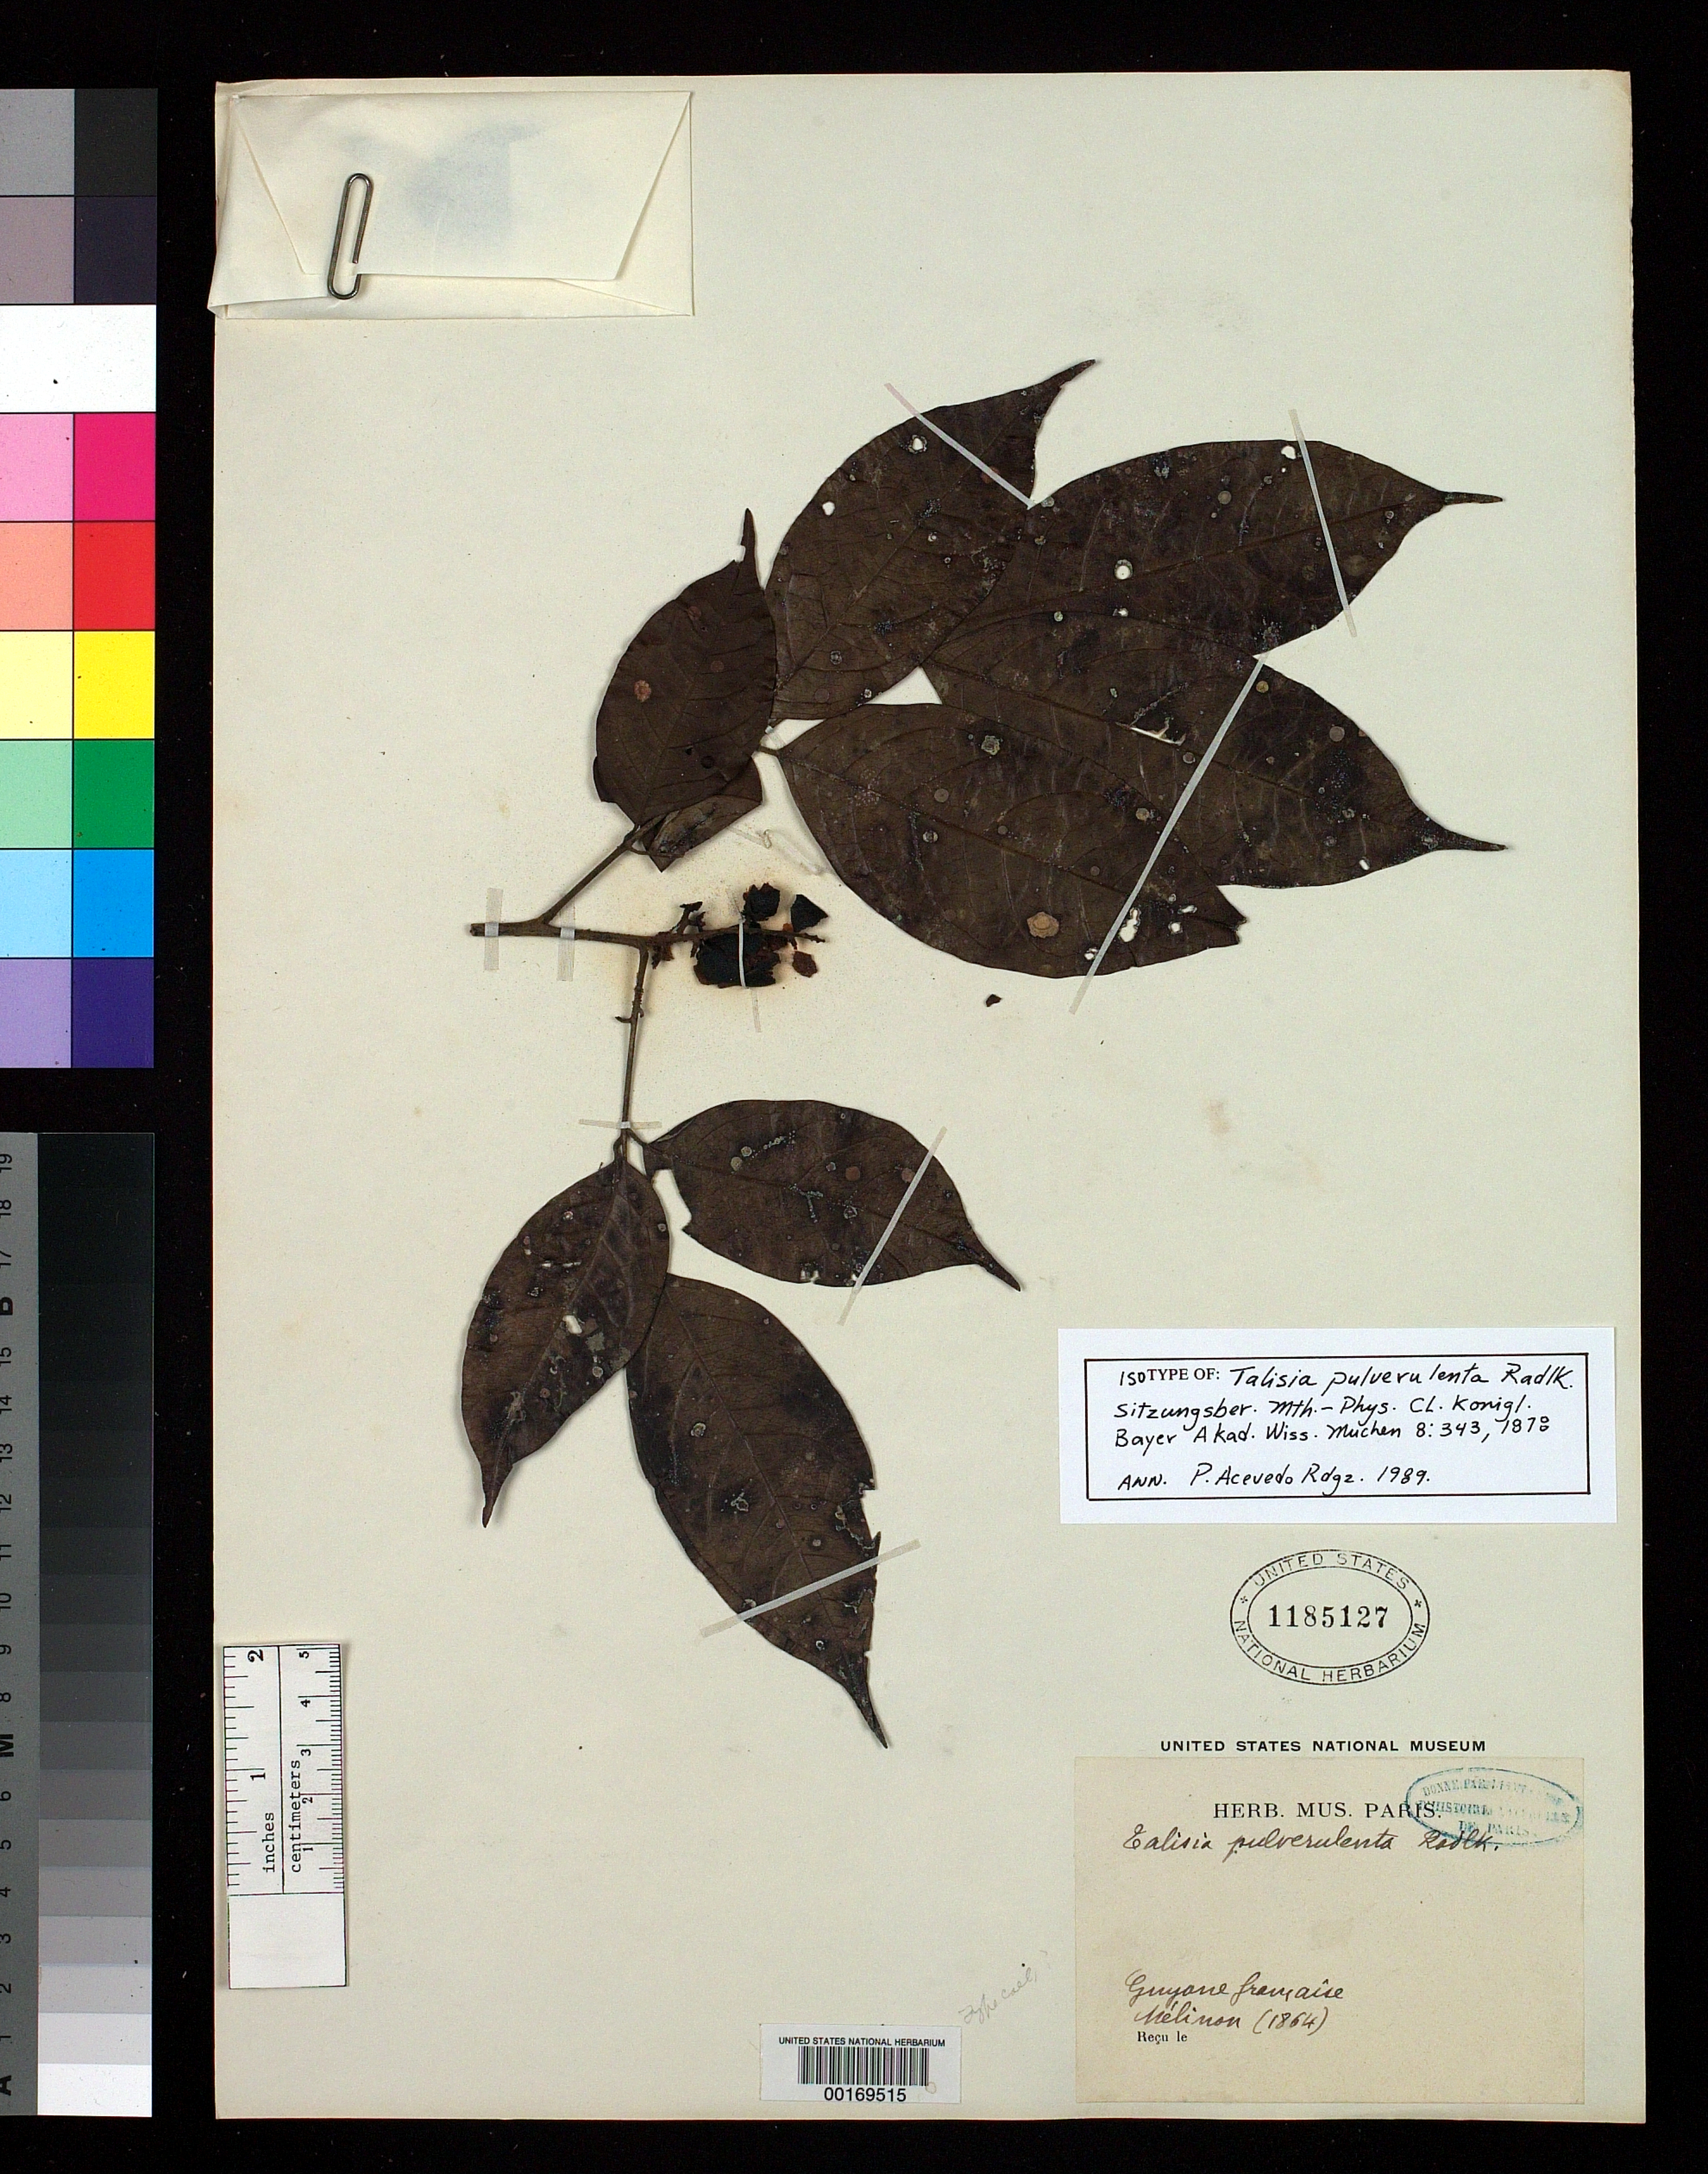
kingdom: Plantae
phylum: Tracheophyta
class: Magnoliopsida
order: Sapindales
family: Sapindaceae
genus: Talisia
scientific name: Talisia pulverulenta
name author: Radlk.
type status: Isolectotype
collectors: M. Melinon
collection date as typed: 1864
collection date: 1864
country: French Guiana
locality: Guyane française.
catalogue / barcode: US 1185127